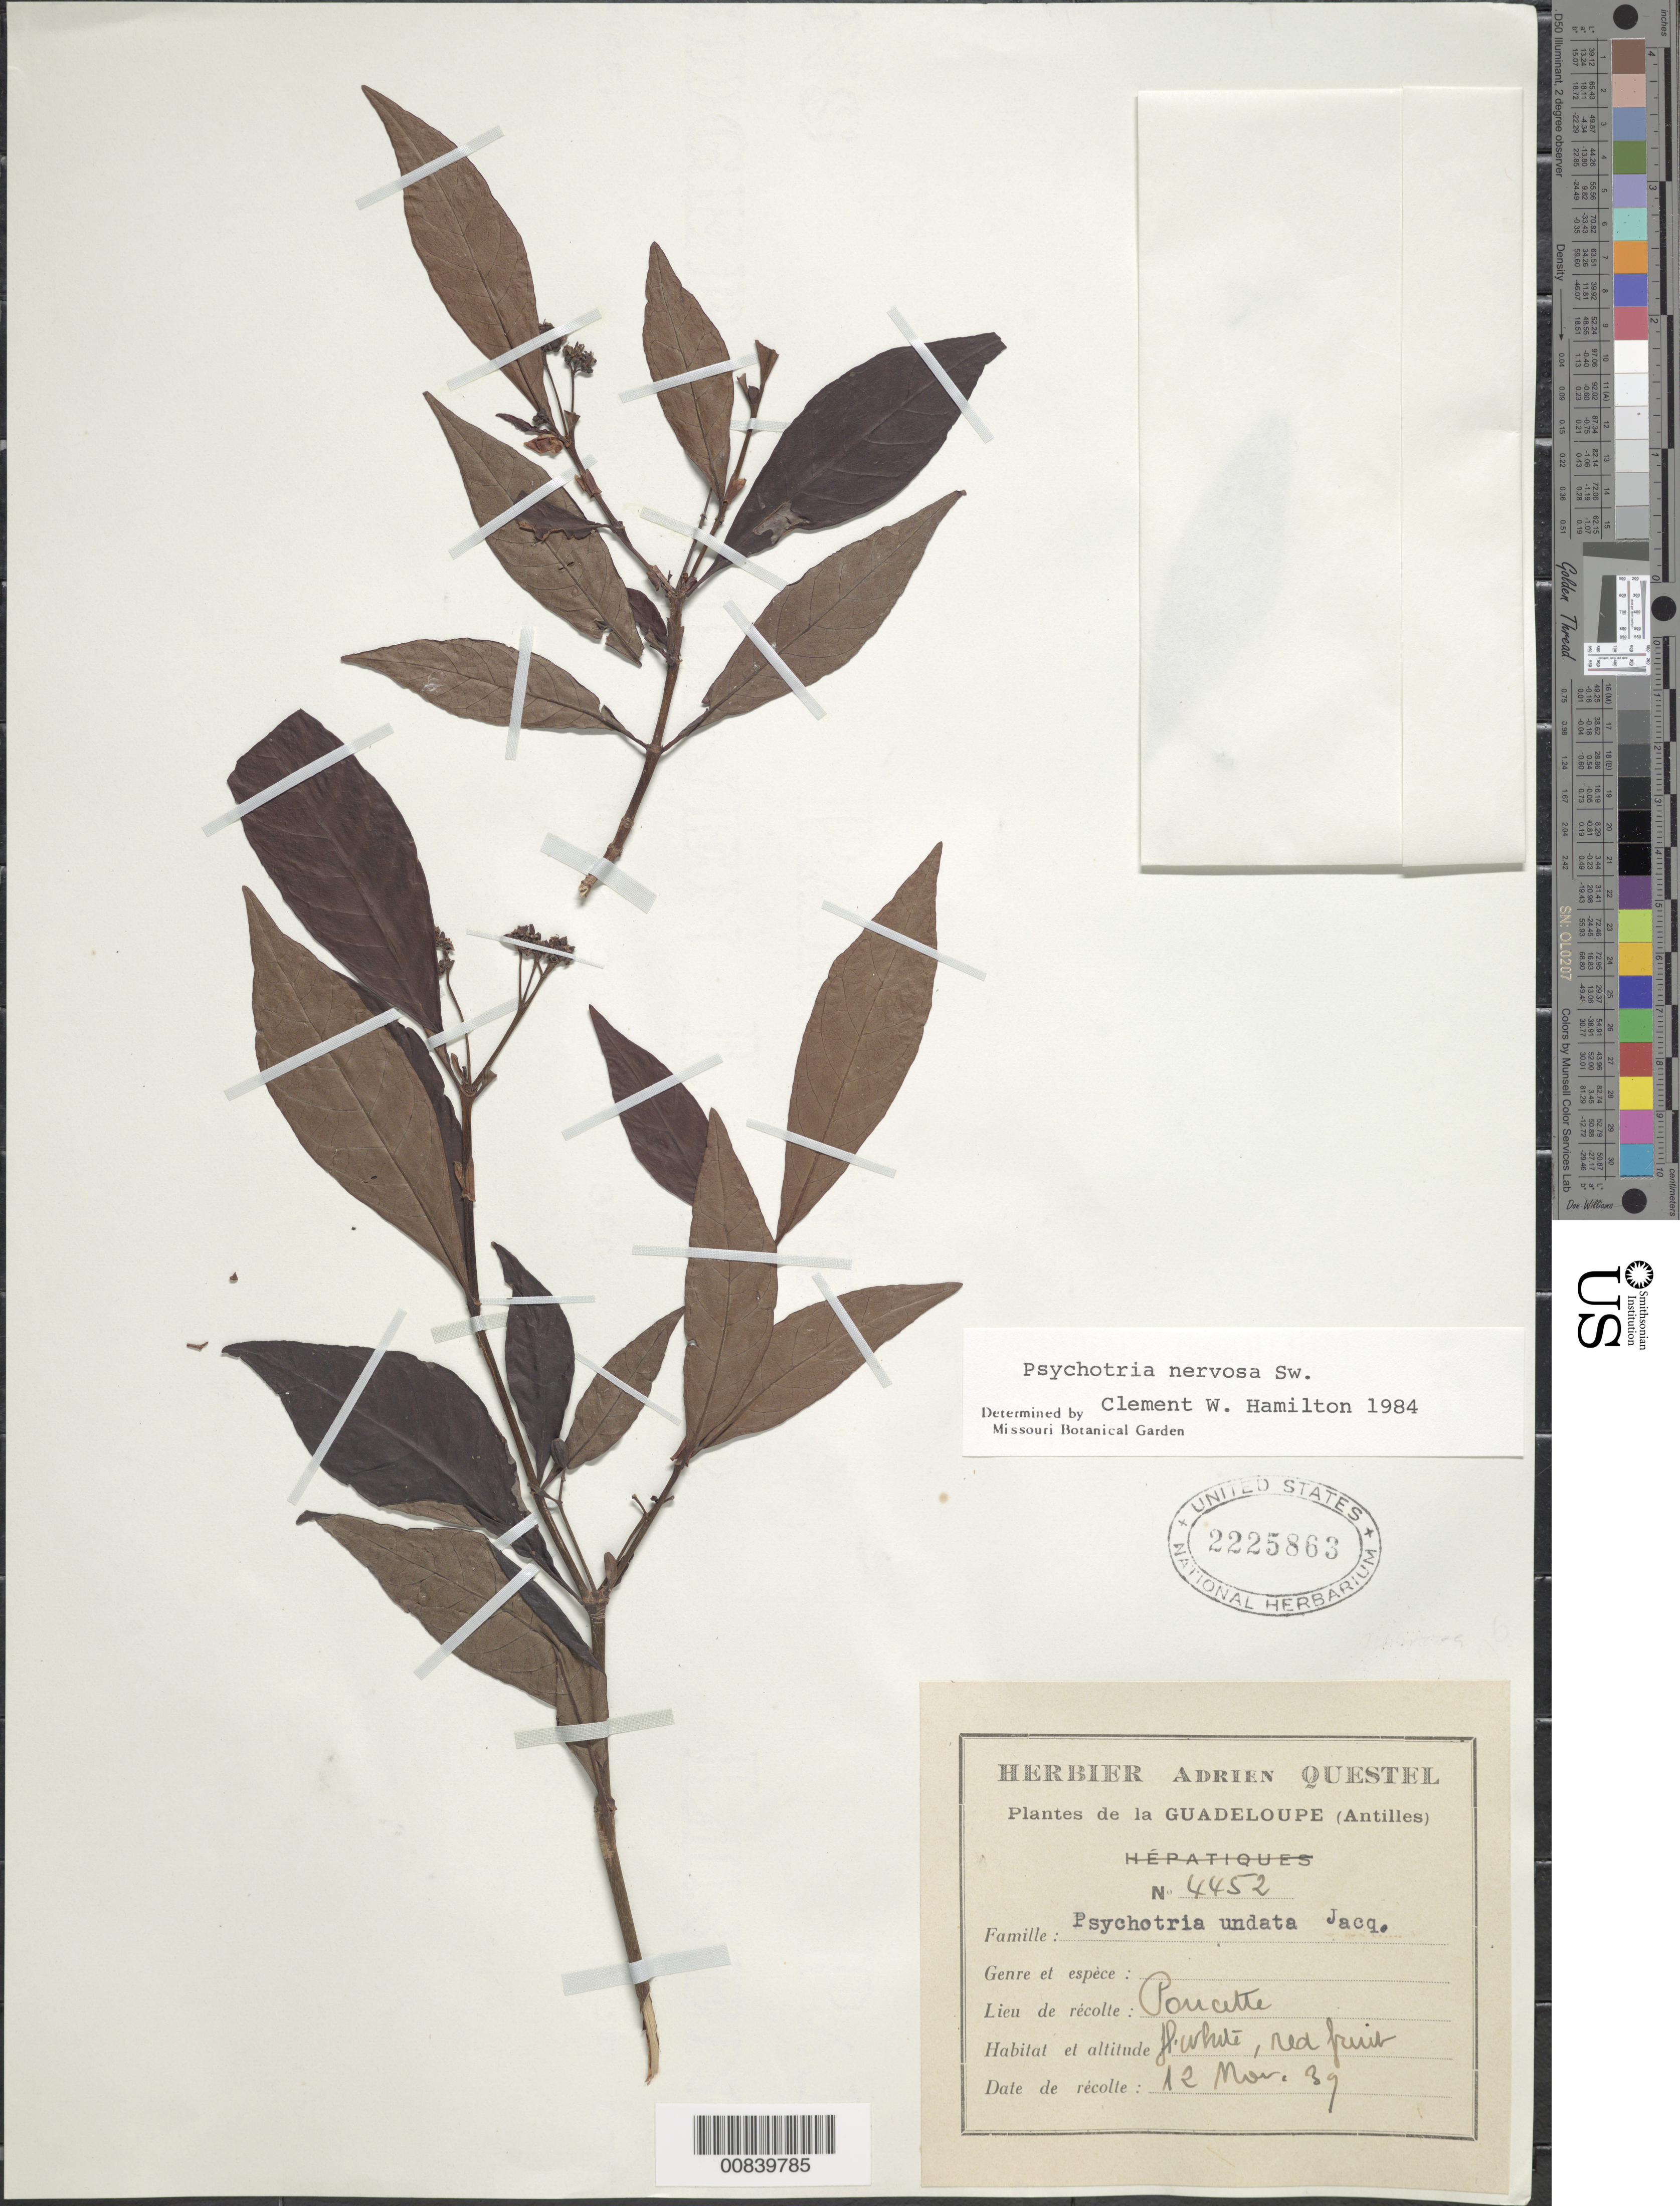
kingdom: Plantae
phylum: Tracheophyta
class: Magnoliopsida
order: Gentianales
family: Rubiaceae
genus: Psychotria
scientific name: Psychotria nervosa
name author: Sw.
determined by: Hamilton, C. W.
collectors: A. Questel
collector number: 4452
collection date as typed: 12 Mar 1939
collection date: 1939-03-12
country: Guadeloupe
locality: Poncette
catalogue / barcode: US 2225863